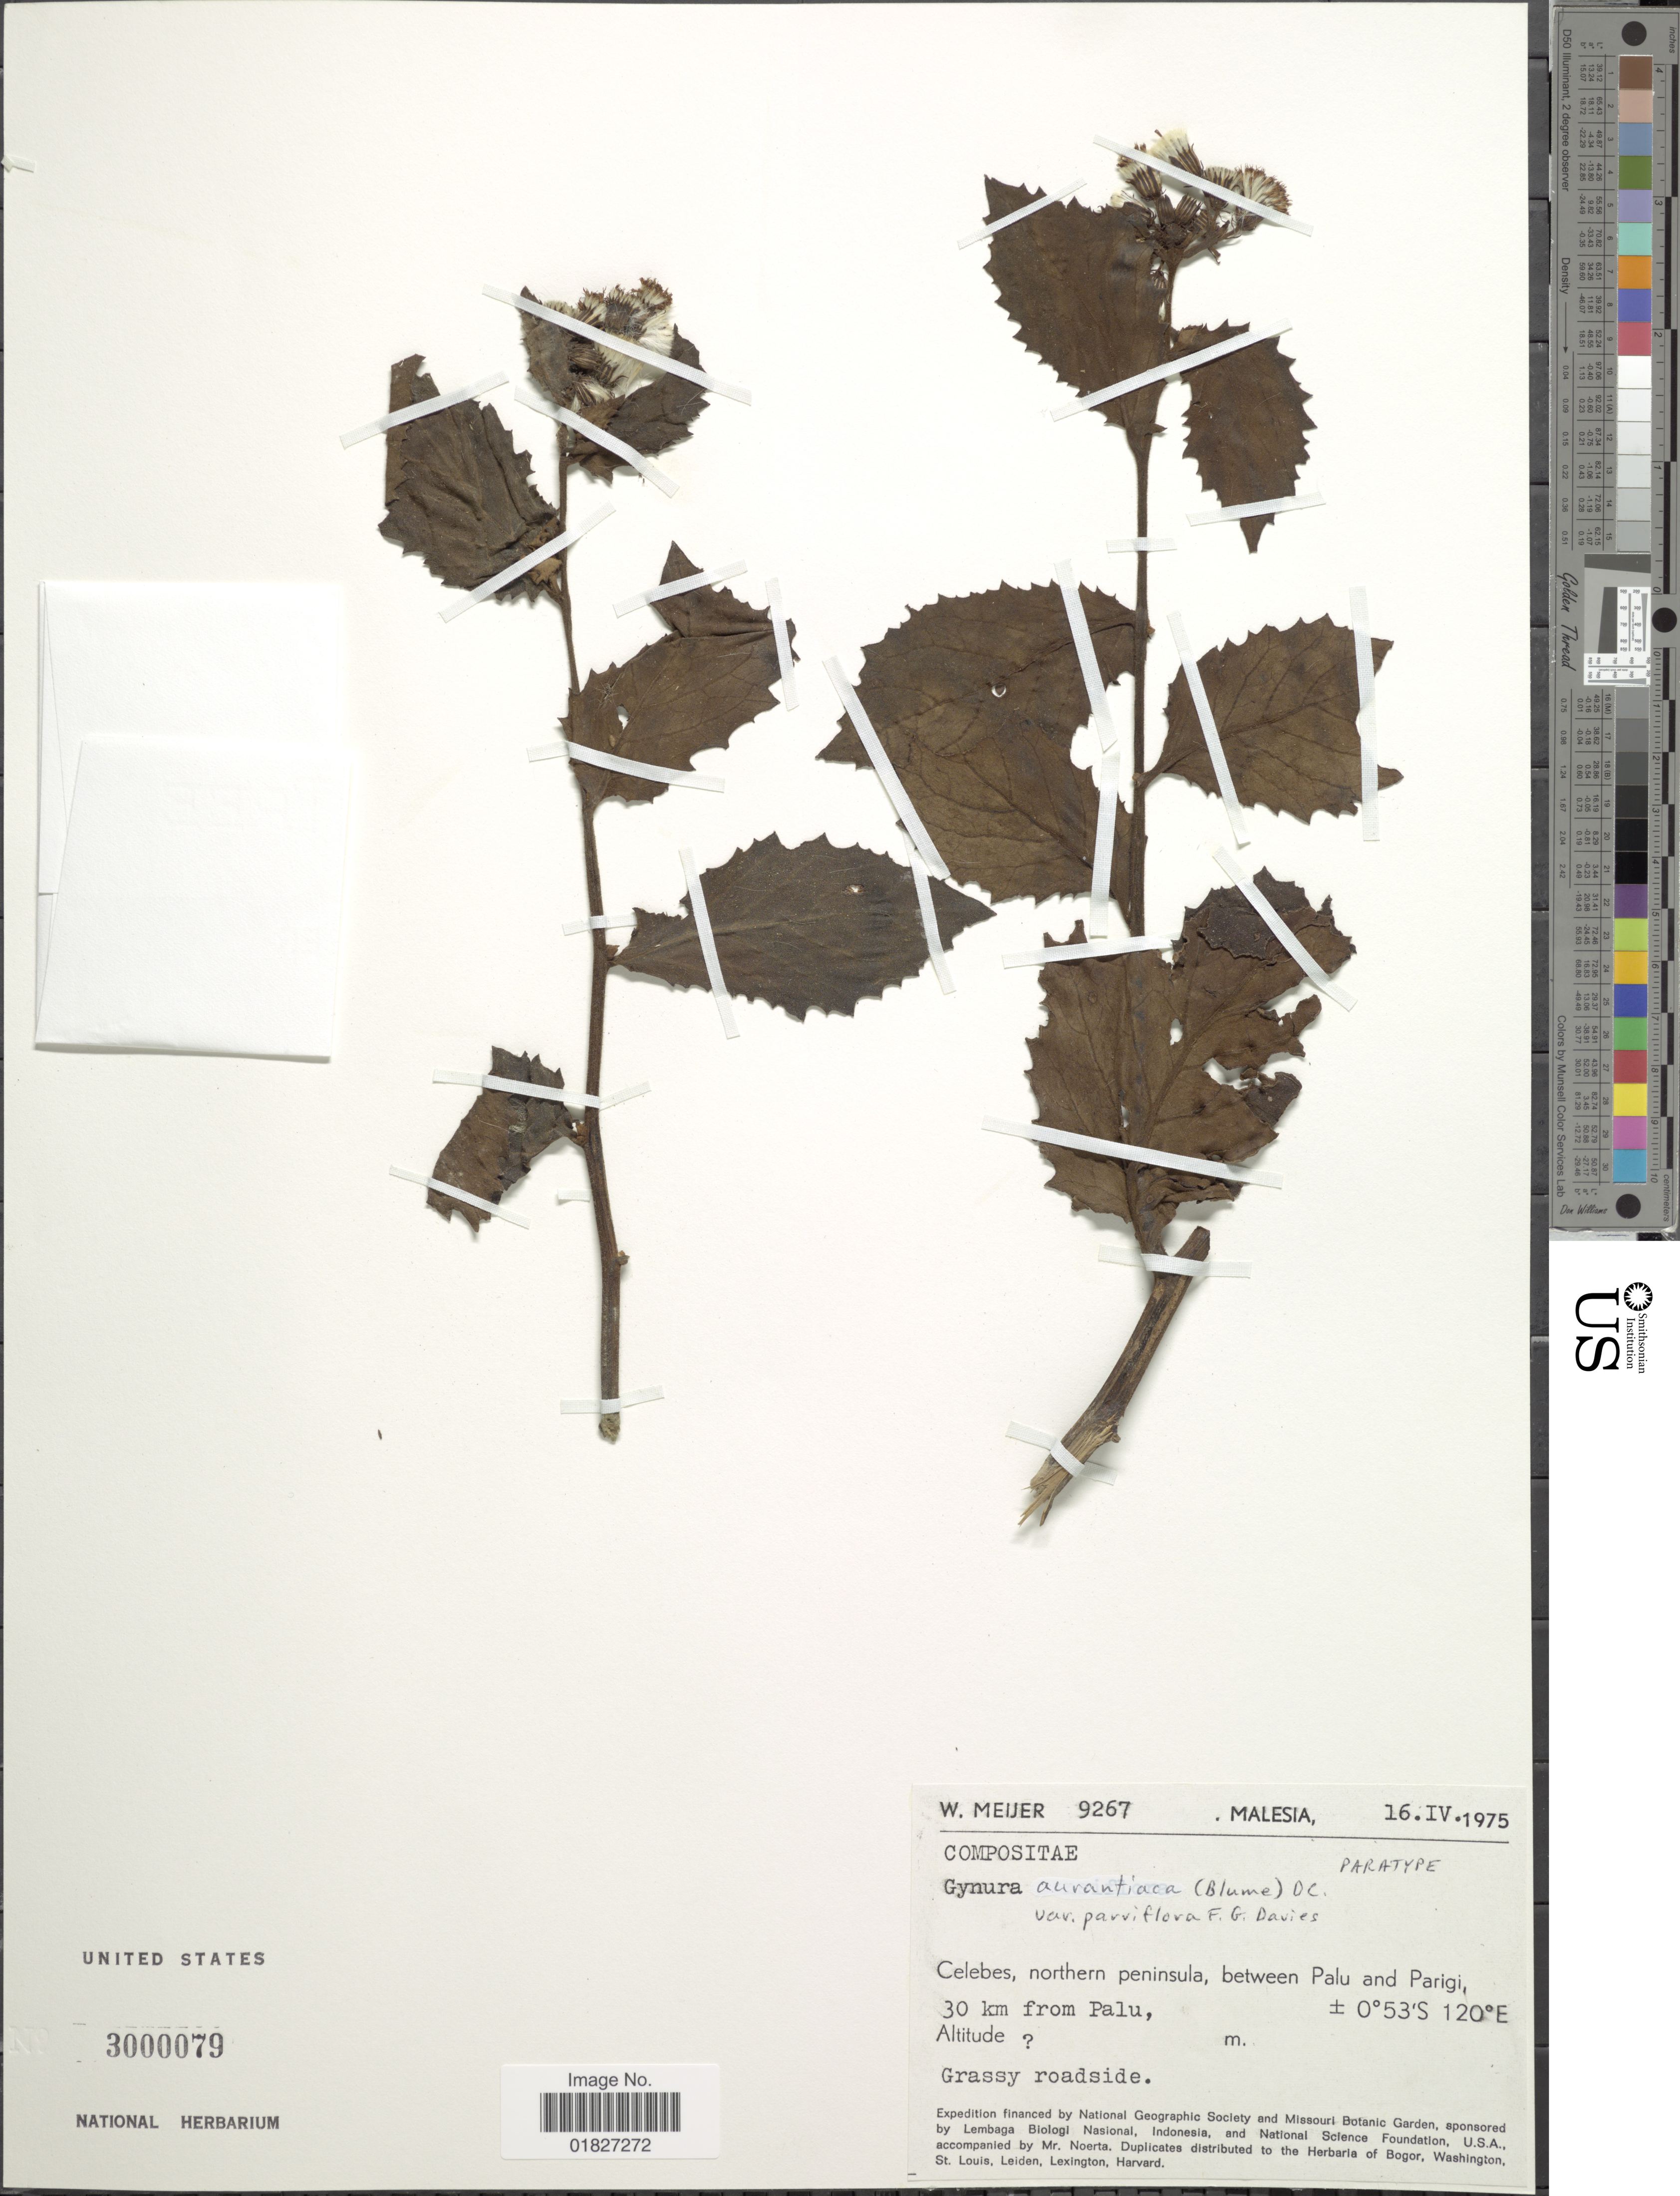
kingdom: Plantae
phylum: Tracheophyta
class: Magnoliopsida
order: Asterales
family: Asteraceae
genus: Gynura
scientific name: Gynura aurantiaca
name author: (Blume) DC.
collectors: W. Meijer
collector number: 9267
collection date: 1975-04-16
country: Malaysia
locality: Celebes, northern peninsula, between Palu and Parigi, 30 km from Palu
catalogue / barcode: US 3000079